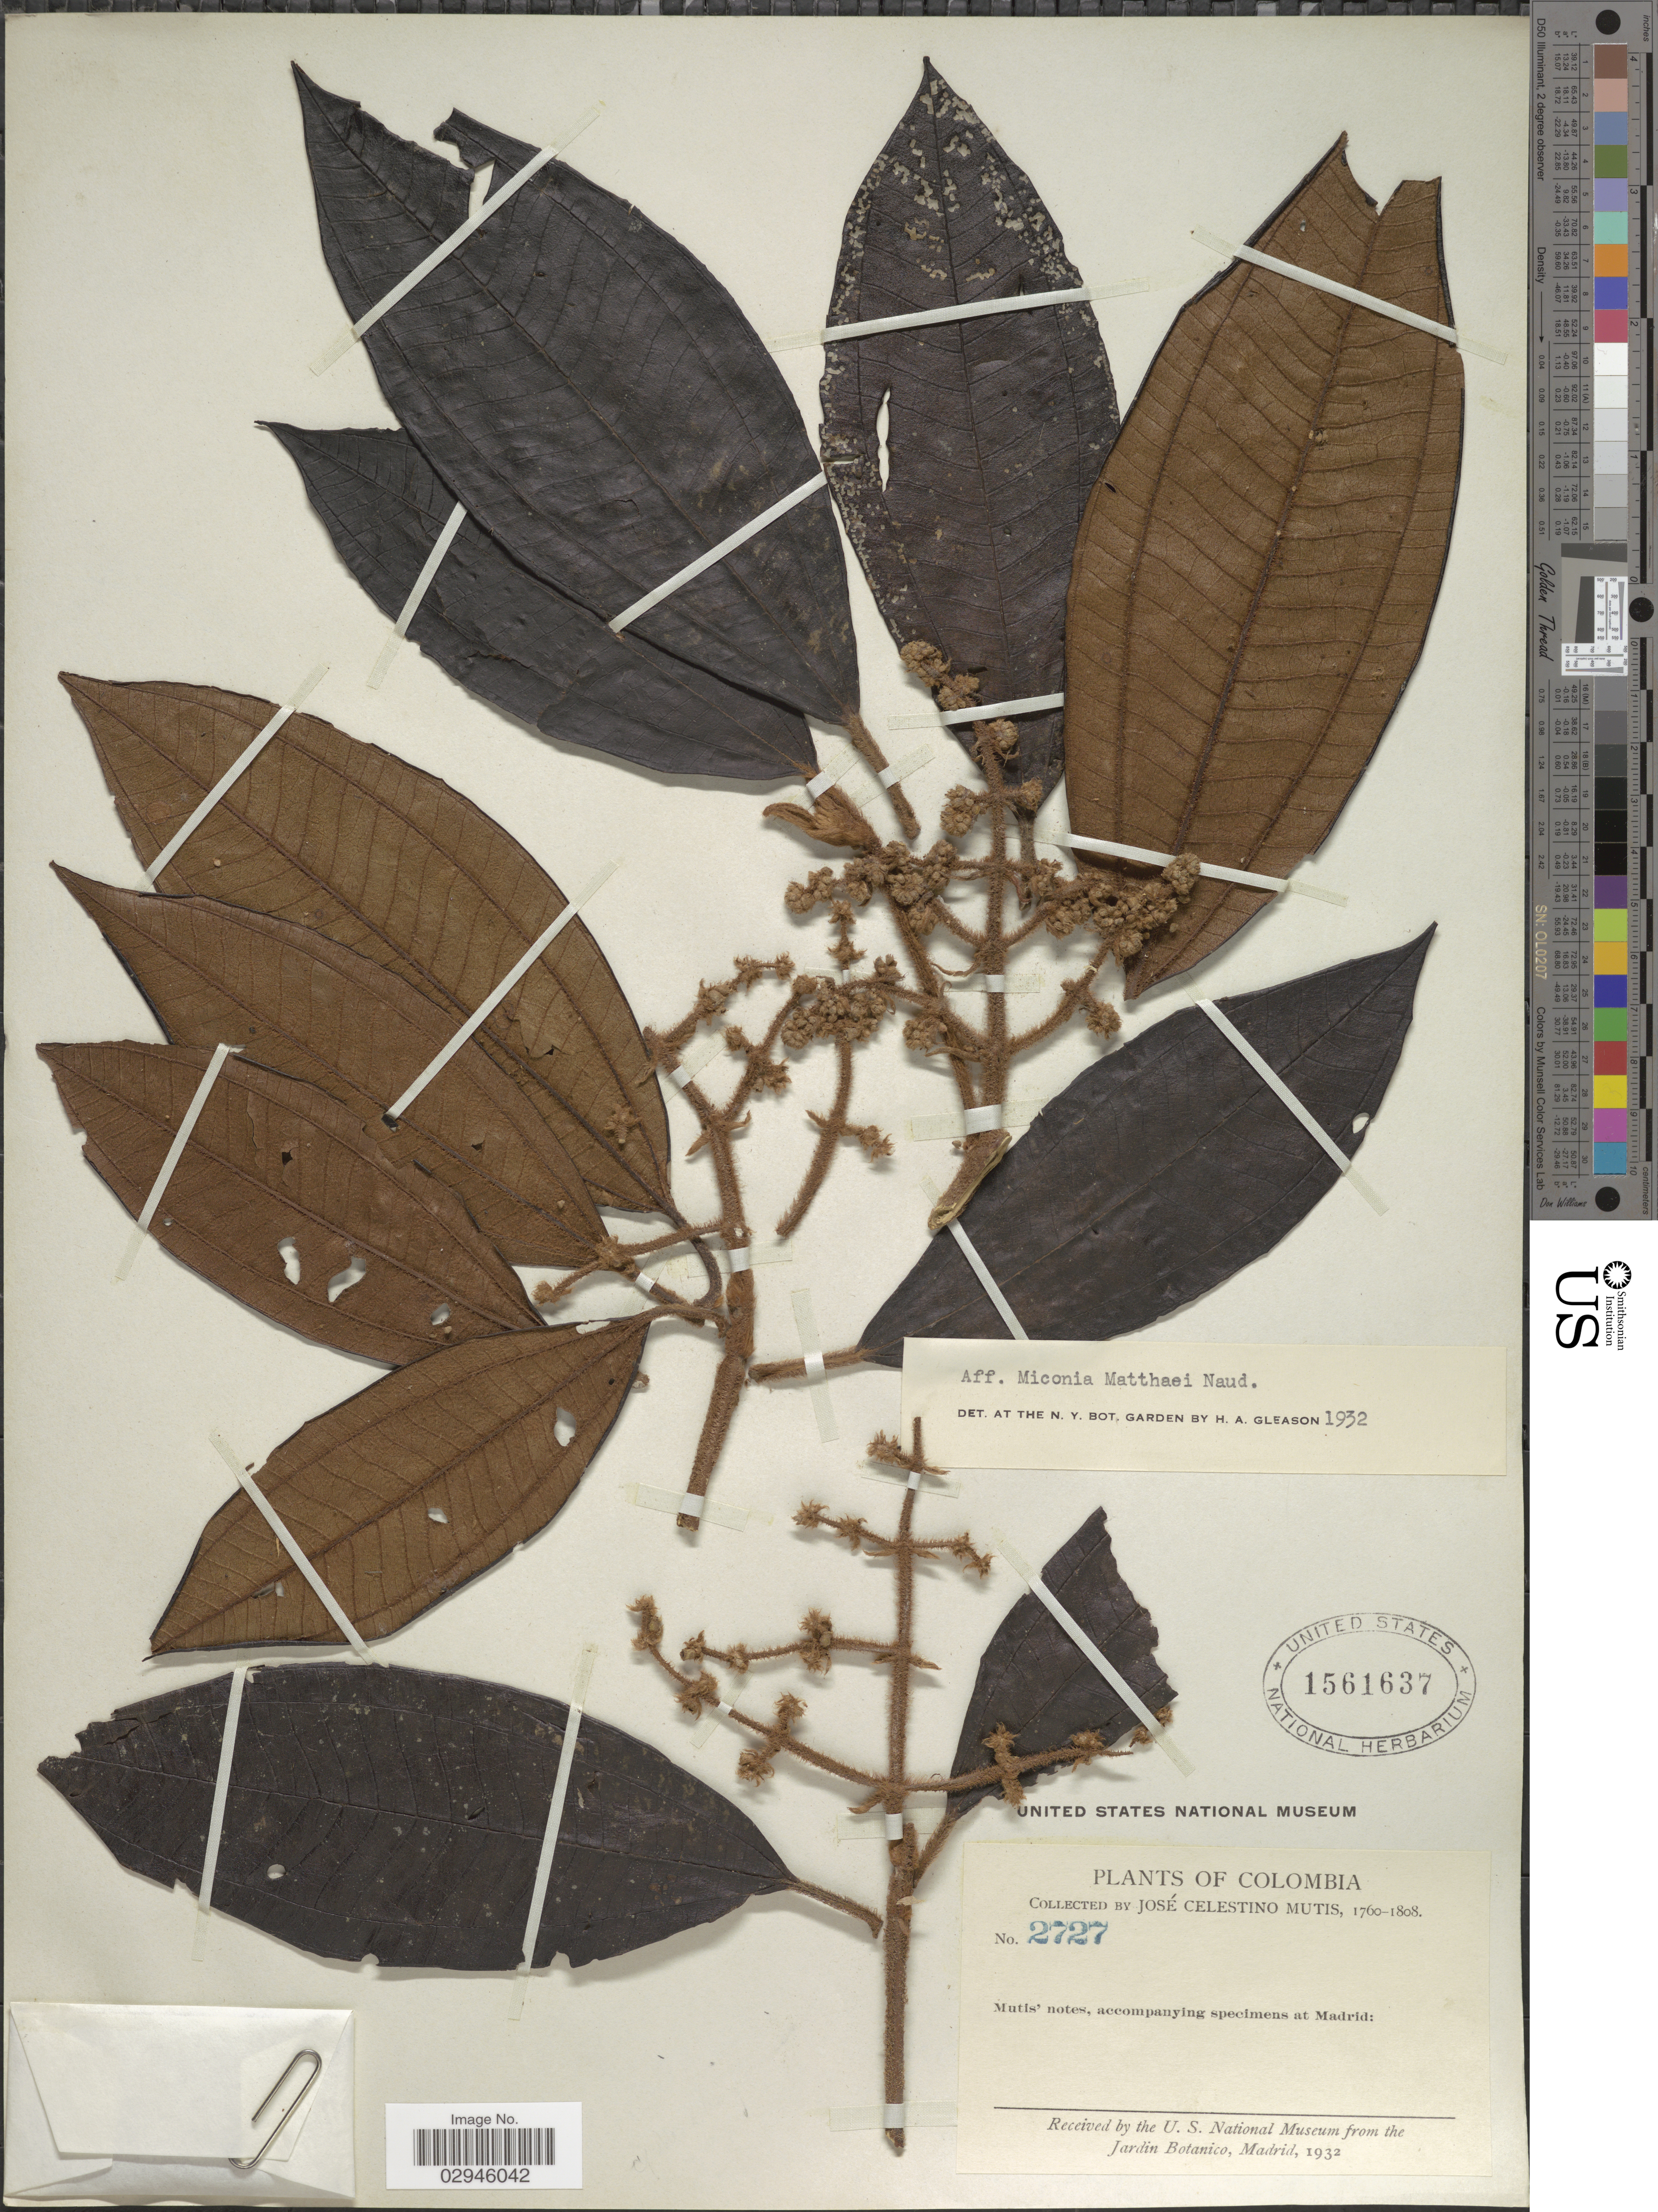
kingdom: Plantae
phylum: Tracheophyta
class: Magnoliopsida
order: Myrtales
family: Melastomataceae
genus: Miconia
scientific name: Miconia sp.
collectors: J. C. B. Mutis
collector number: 2727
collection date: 1760/1808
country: Colombia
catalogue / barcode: US 1561637